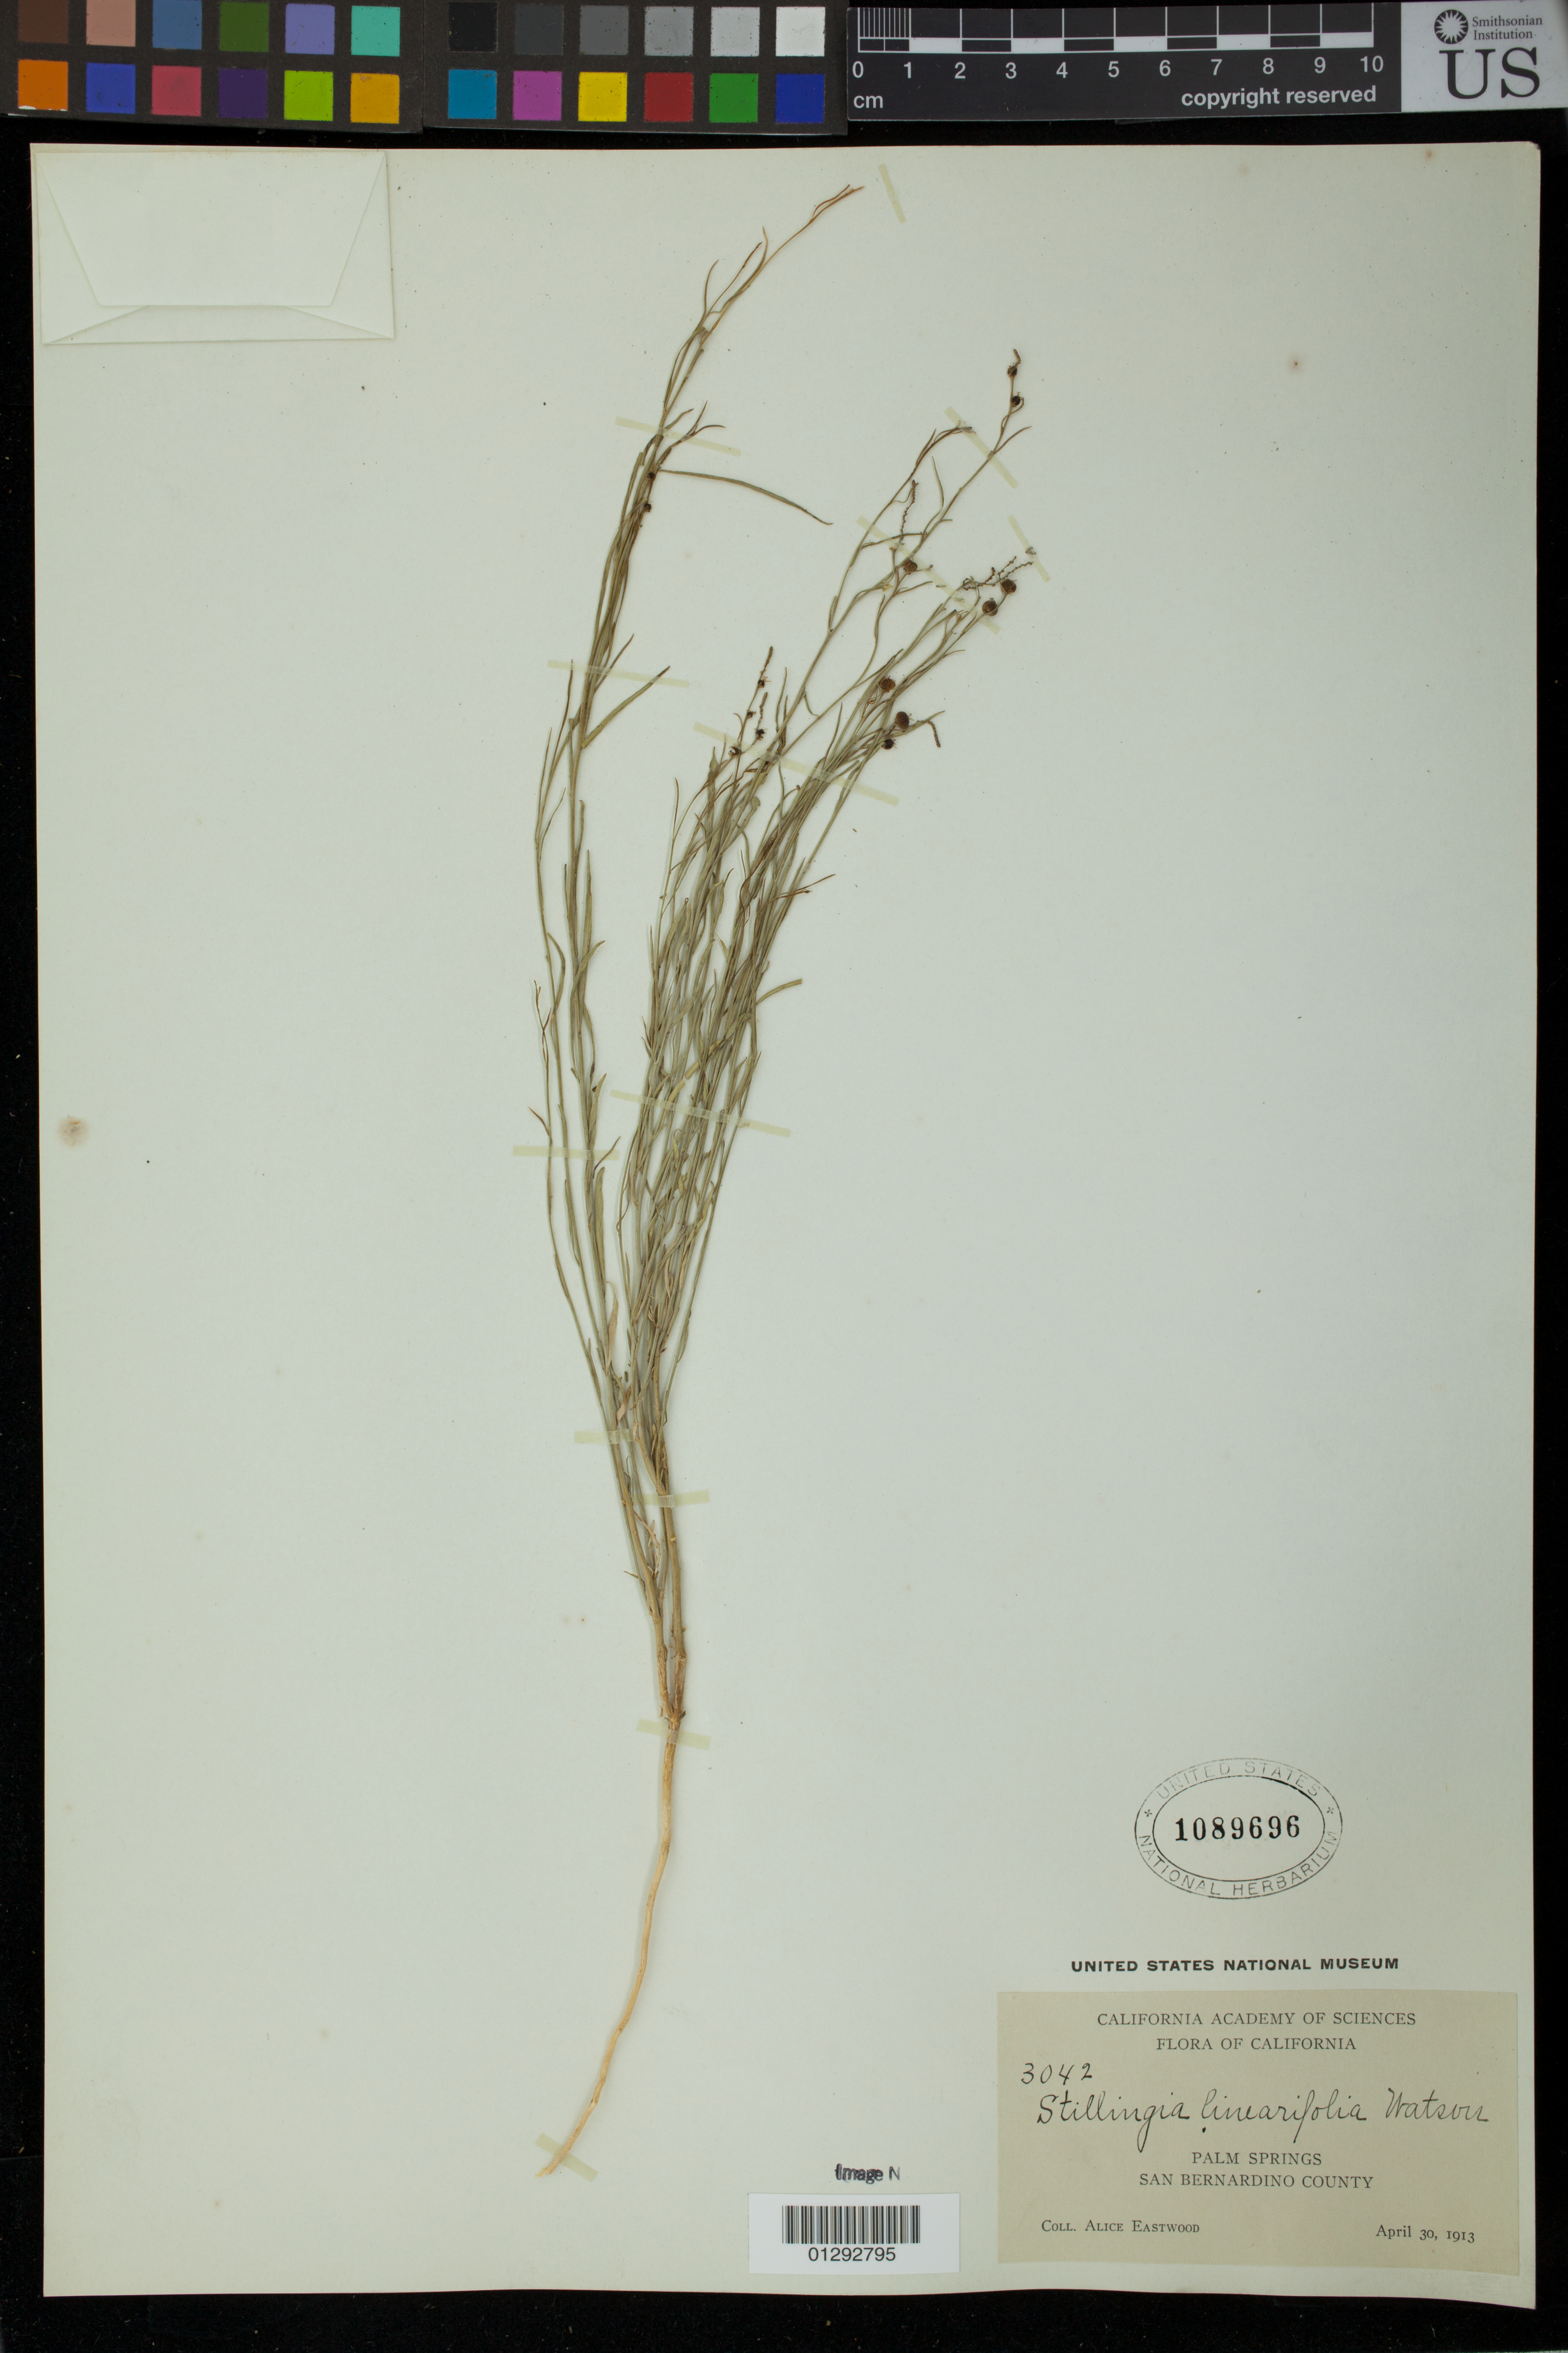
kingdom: Plantae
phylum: Tracheophyta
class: Magnoliopsida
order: Malpighiales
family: Euphorbiaceae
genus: Stillingia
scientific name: Stillingia linearifolia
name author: S. Watson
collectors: A. Eastwood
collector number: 3042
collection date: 1913-04-30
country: United States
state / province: California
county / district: San Bernardino Co.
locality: Palm Springs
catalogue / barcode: US 1089696